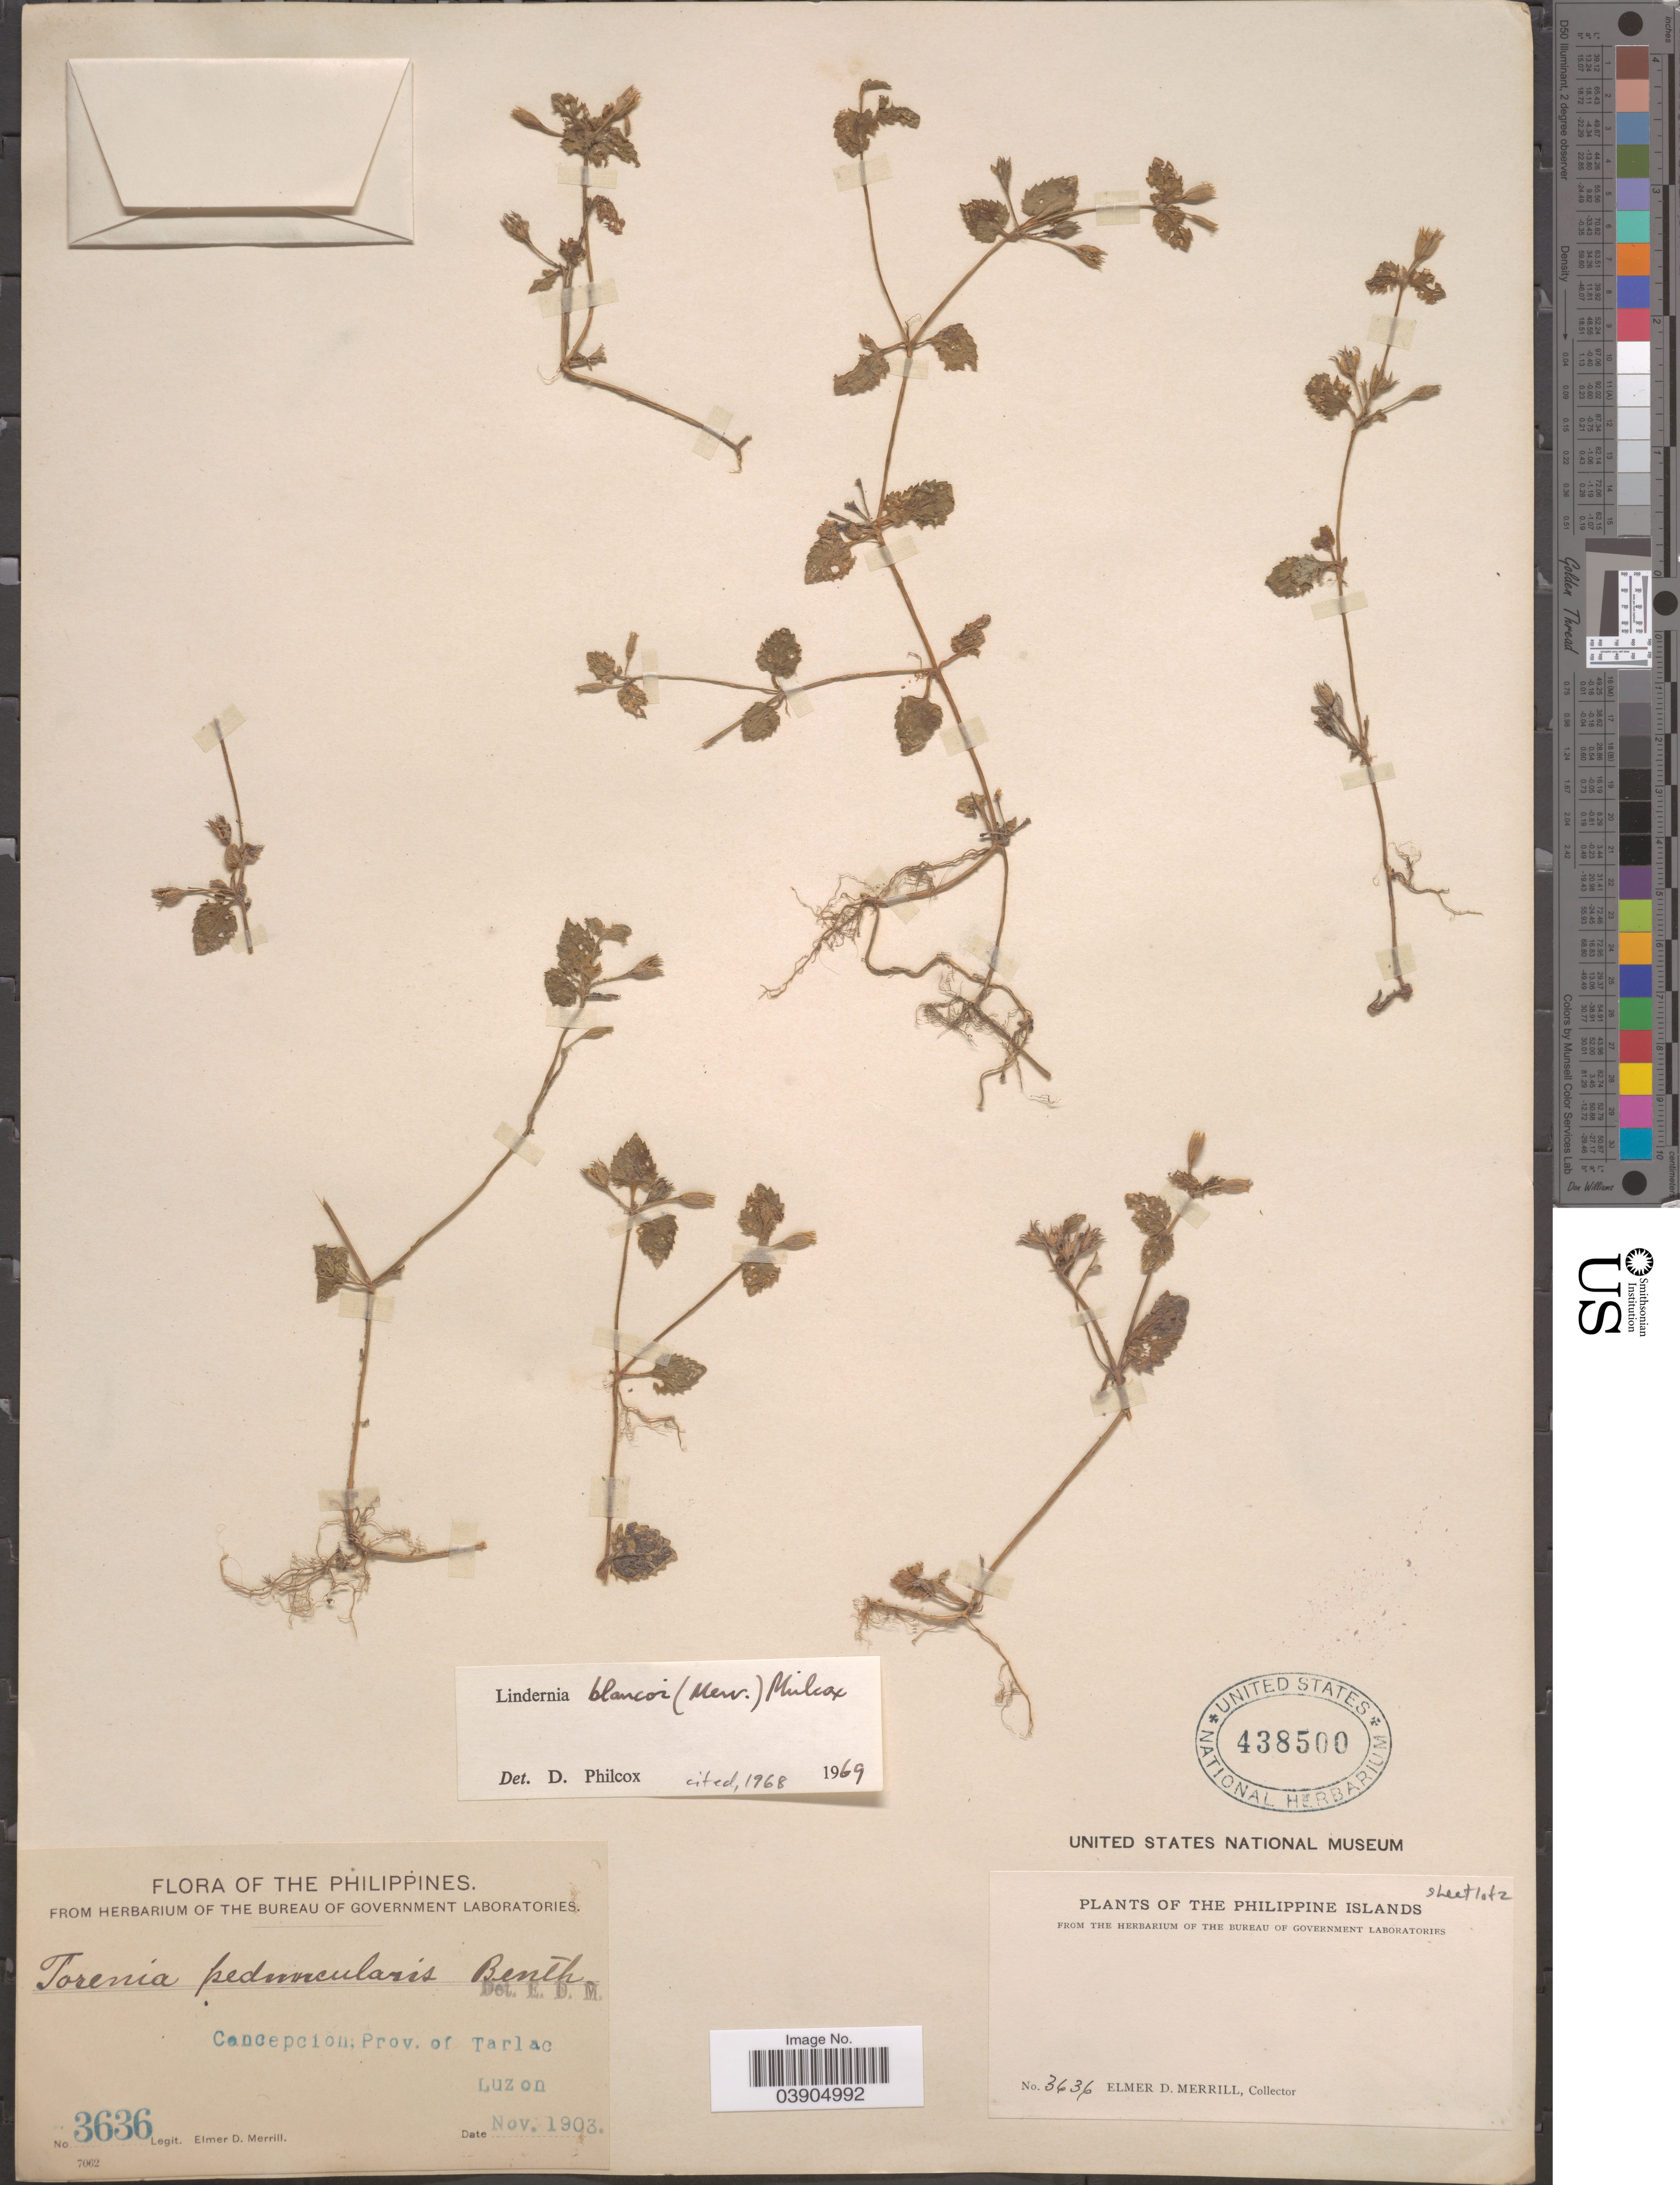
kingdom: Plantae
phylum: Tracheophyta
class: Magnoliopsida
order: Lamiales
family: Linderniaceae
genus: Lindernia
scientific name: Lindernia blancoi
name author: (Merr.) Philcox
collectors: E. D. Merrill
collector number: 3636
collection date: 1903-11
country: Philippines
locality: Concepcion, Prov. of Tarlac, Luzon.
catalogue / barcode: US 438500